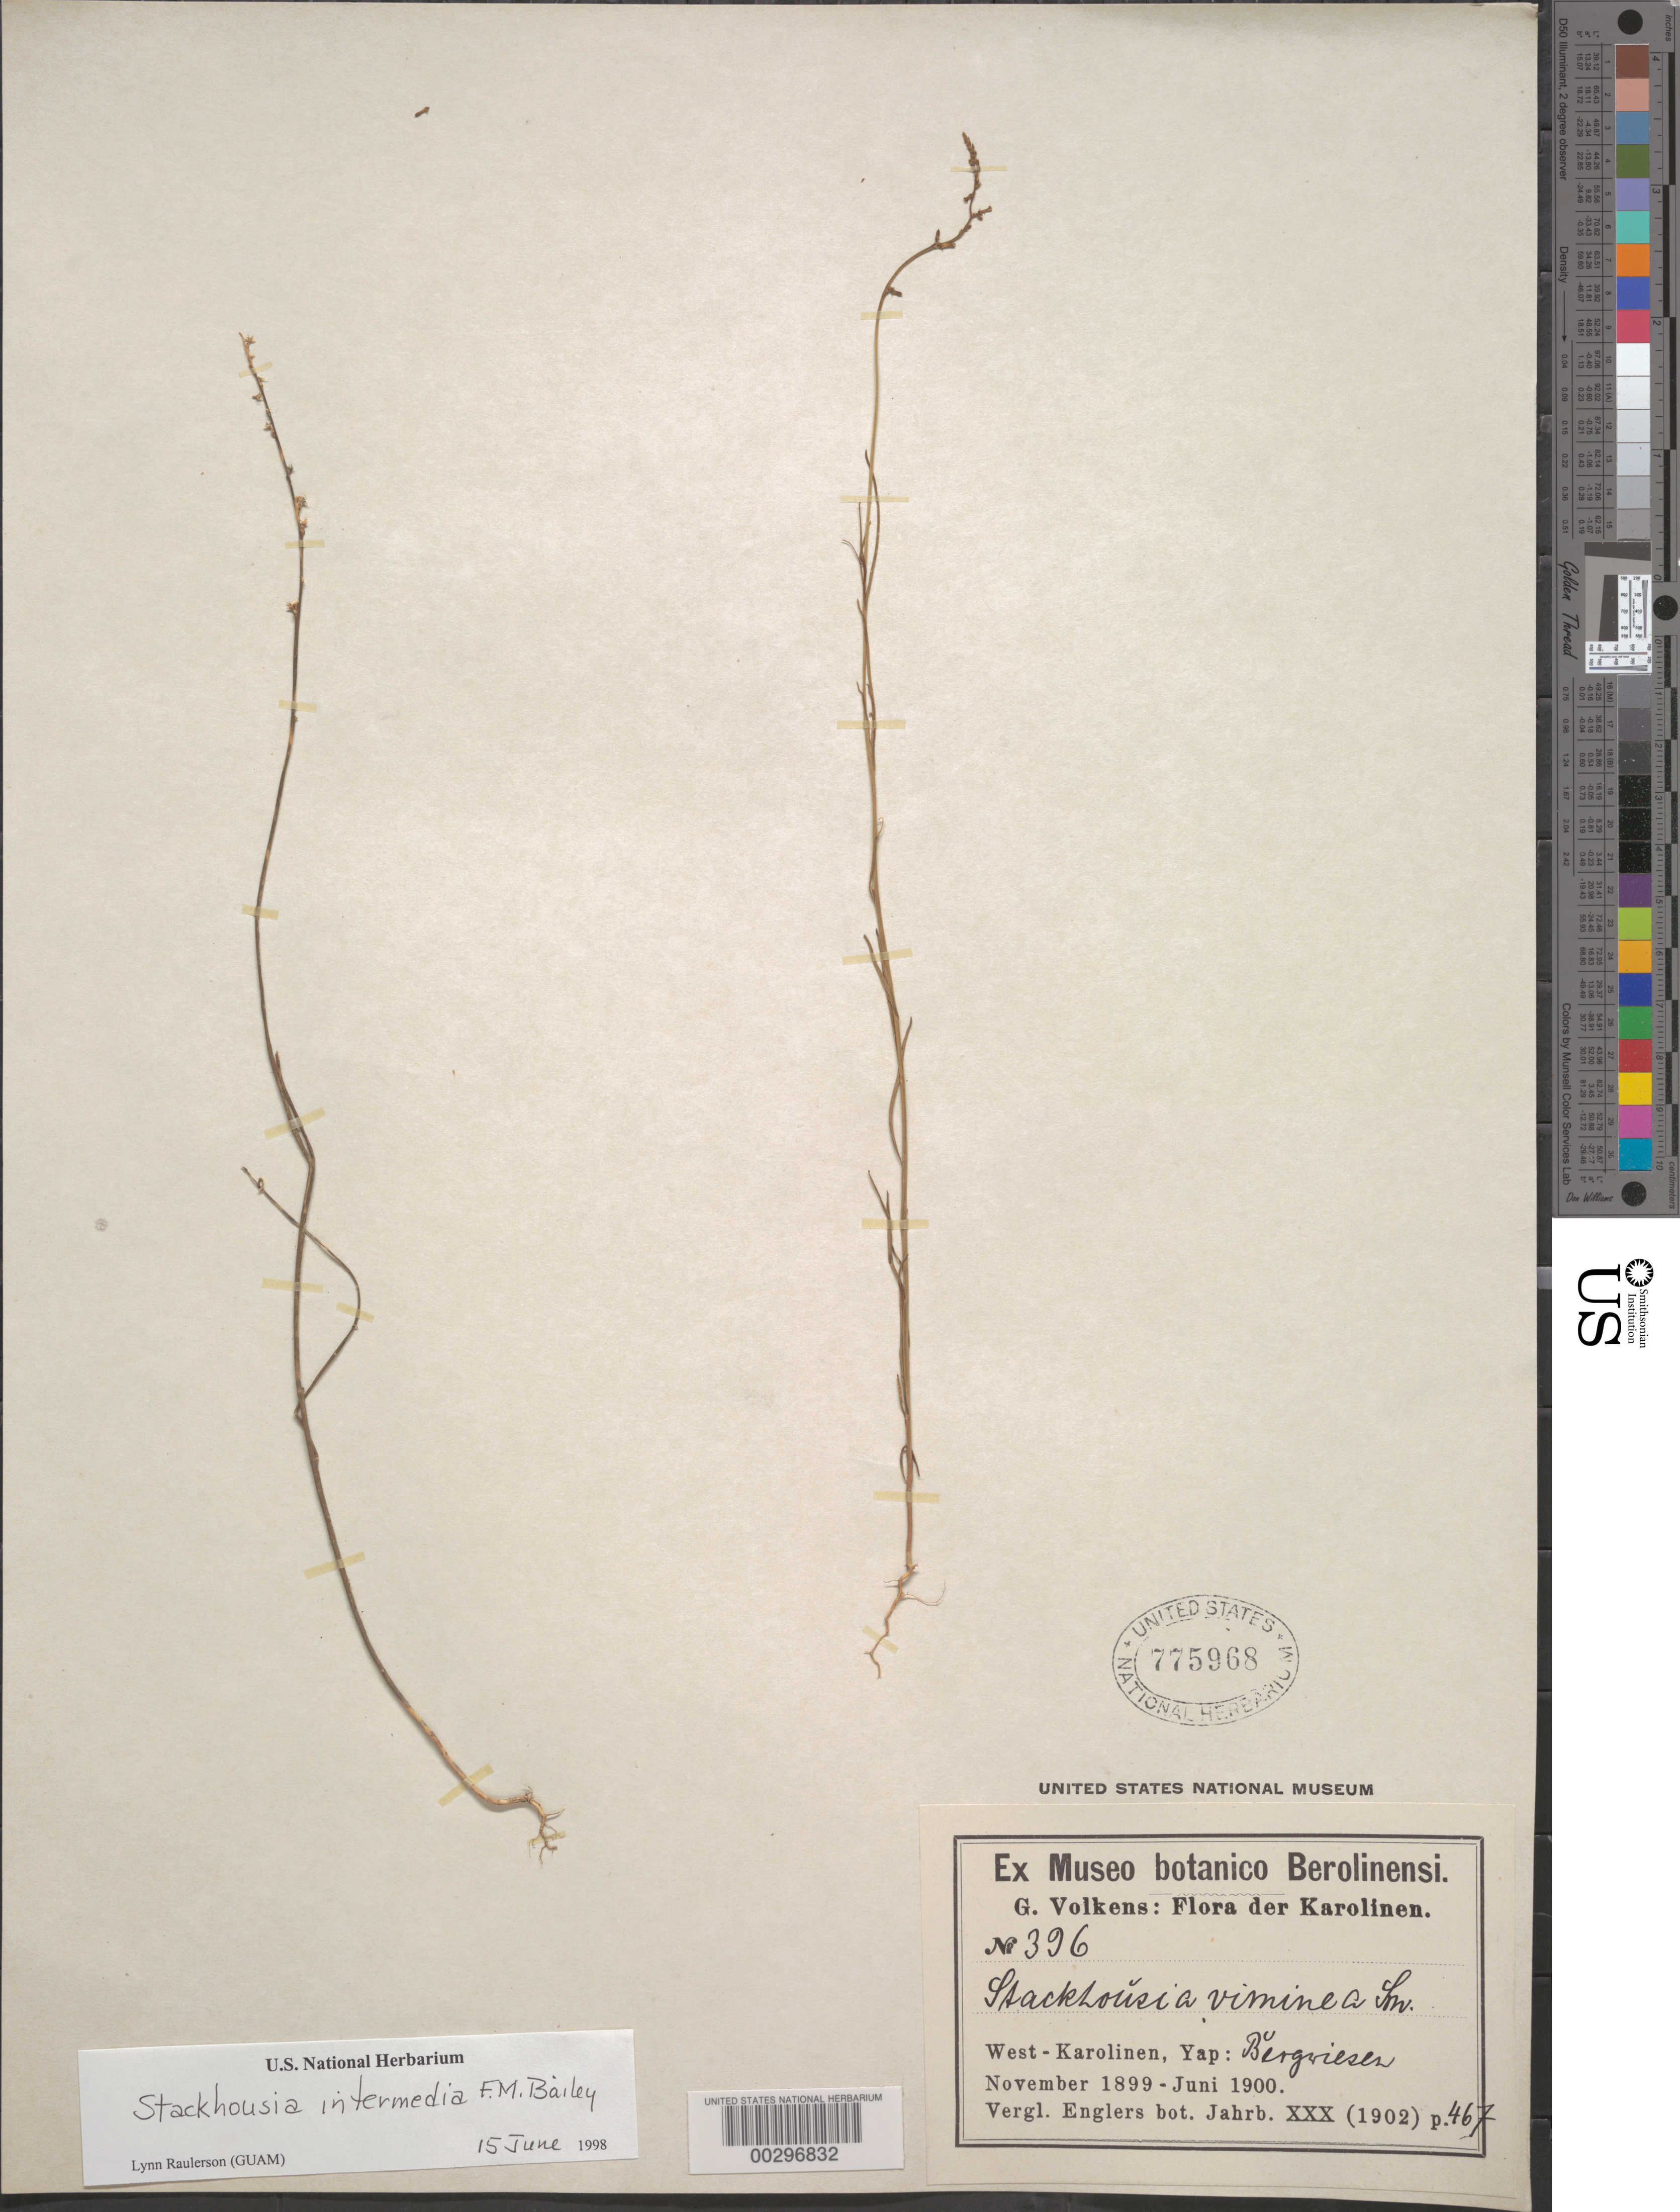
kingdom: Plantae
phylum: Tracheophyta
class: Magnoliopsida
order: Celastrales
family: Celastraceae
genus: Stackhousia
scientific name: Stackhousia viminea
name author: Small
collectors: G. Volkens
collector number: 396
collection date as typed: Nov 1899 to -- Jun 1900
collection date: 1899-11/1900-06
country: Micronesia, Federated States of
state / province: Yap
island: Yap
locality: Bergriesen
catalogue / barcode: US 775968